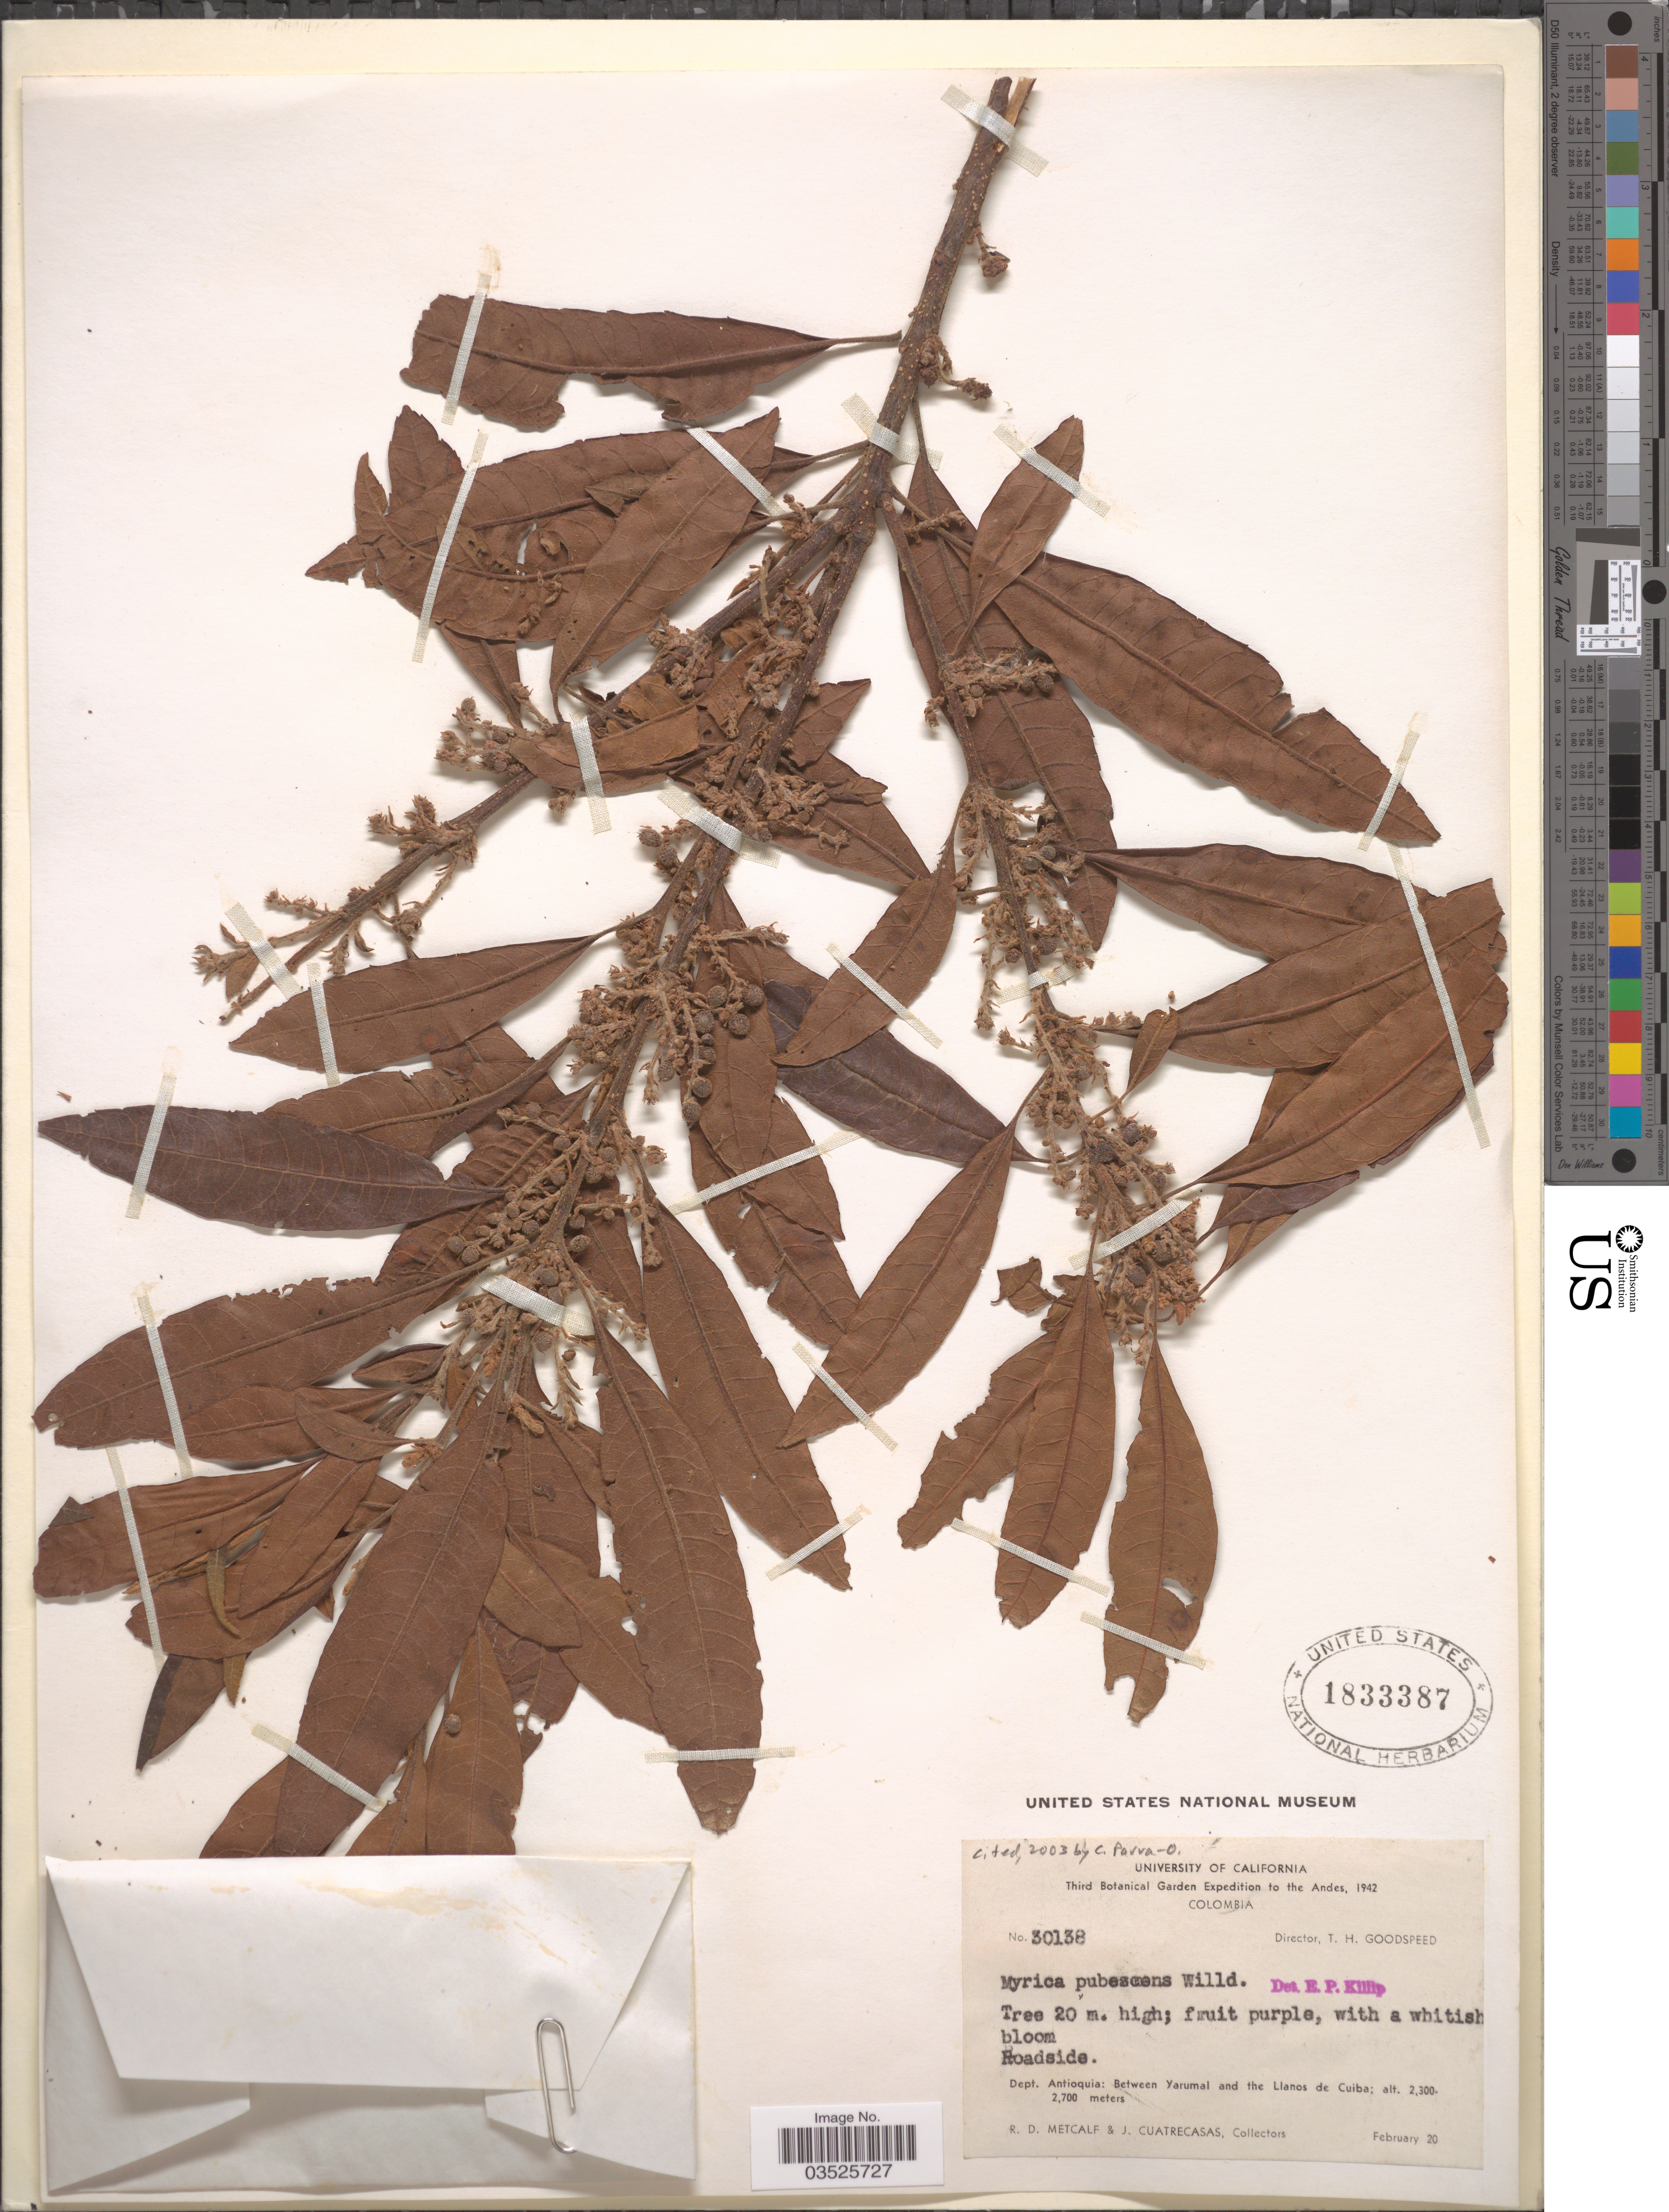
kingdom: Plantae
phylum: Tracheophyta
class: Magnoliopsida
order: Fagales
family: Myricaceae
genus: Morella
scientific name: Morella pubescens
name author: (Humb. & Bonpl. ex Willd.) Wilbur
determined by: Strong, M. T., (US), Smithsonian Institution - National Museum of Natural History (UNITED STATES)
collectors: R. D. Metcalf & J. Cuatrecasas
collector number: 30138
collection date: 1942-02-20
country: Colombia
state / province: Antioquia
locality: The Andes. Roadside. Dept. Antioquia: Between Yarumal and the Llanos de Cuiba.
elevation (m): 2300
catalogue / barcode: US 1833387